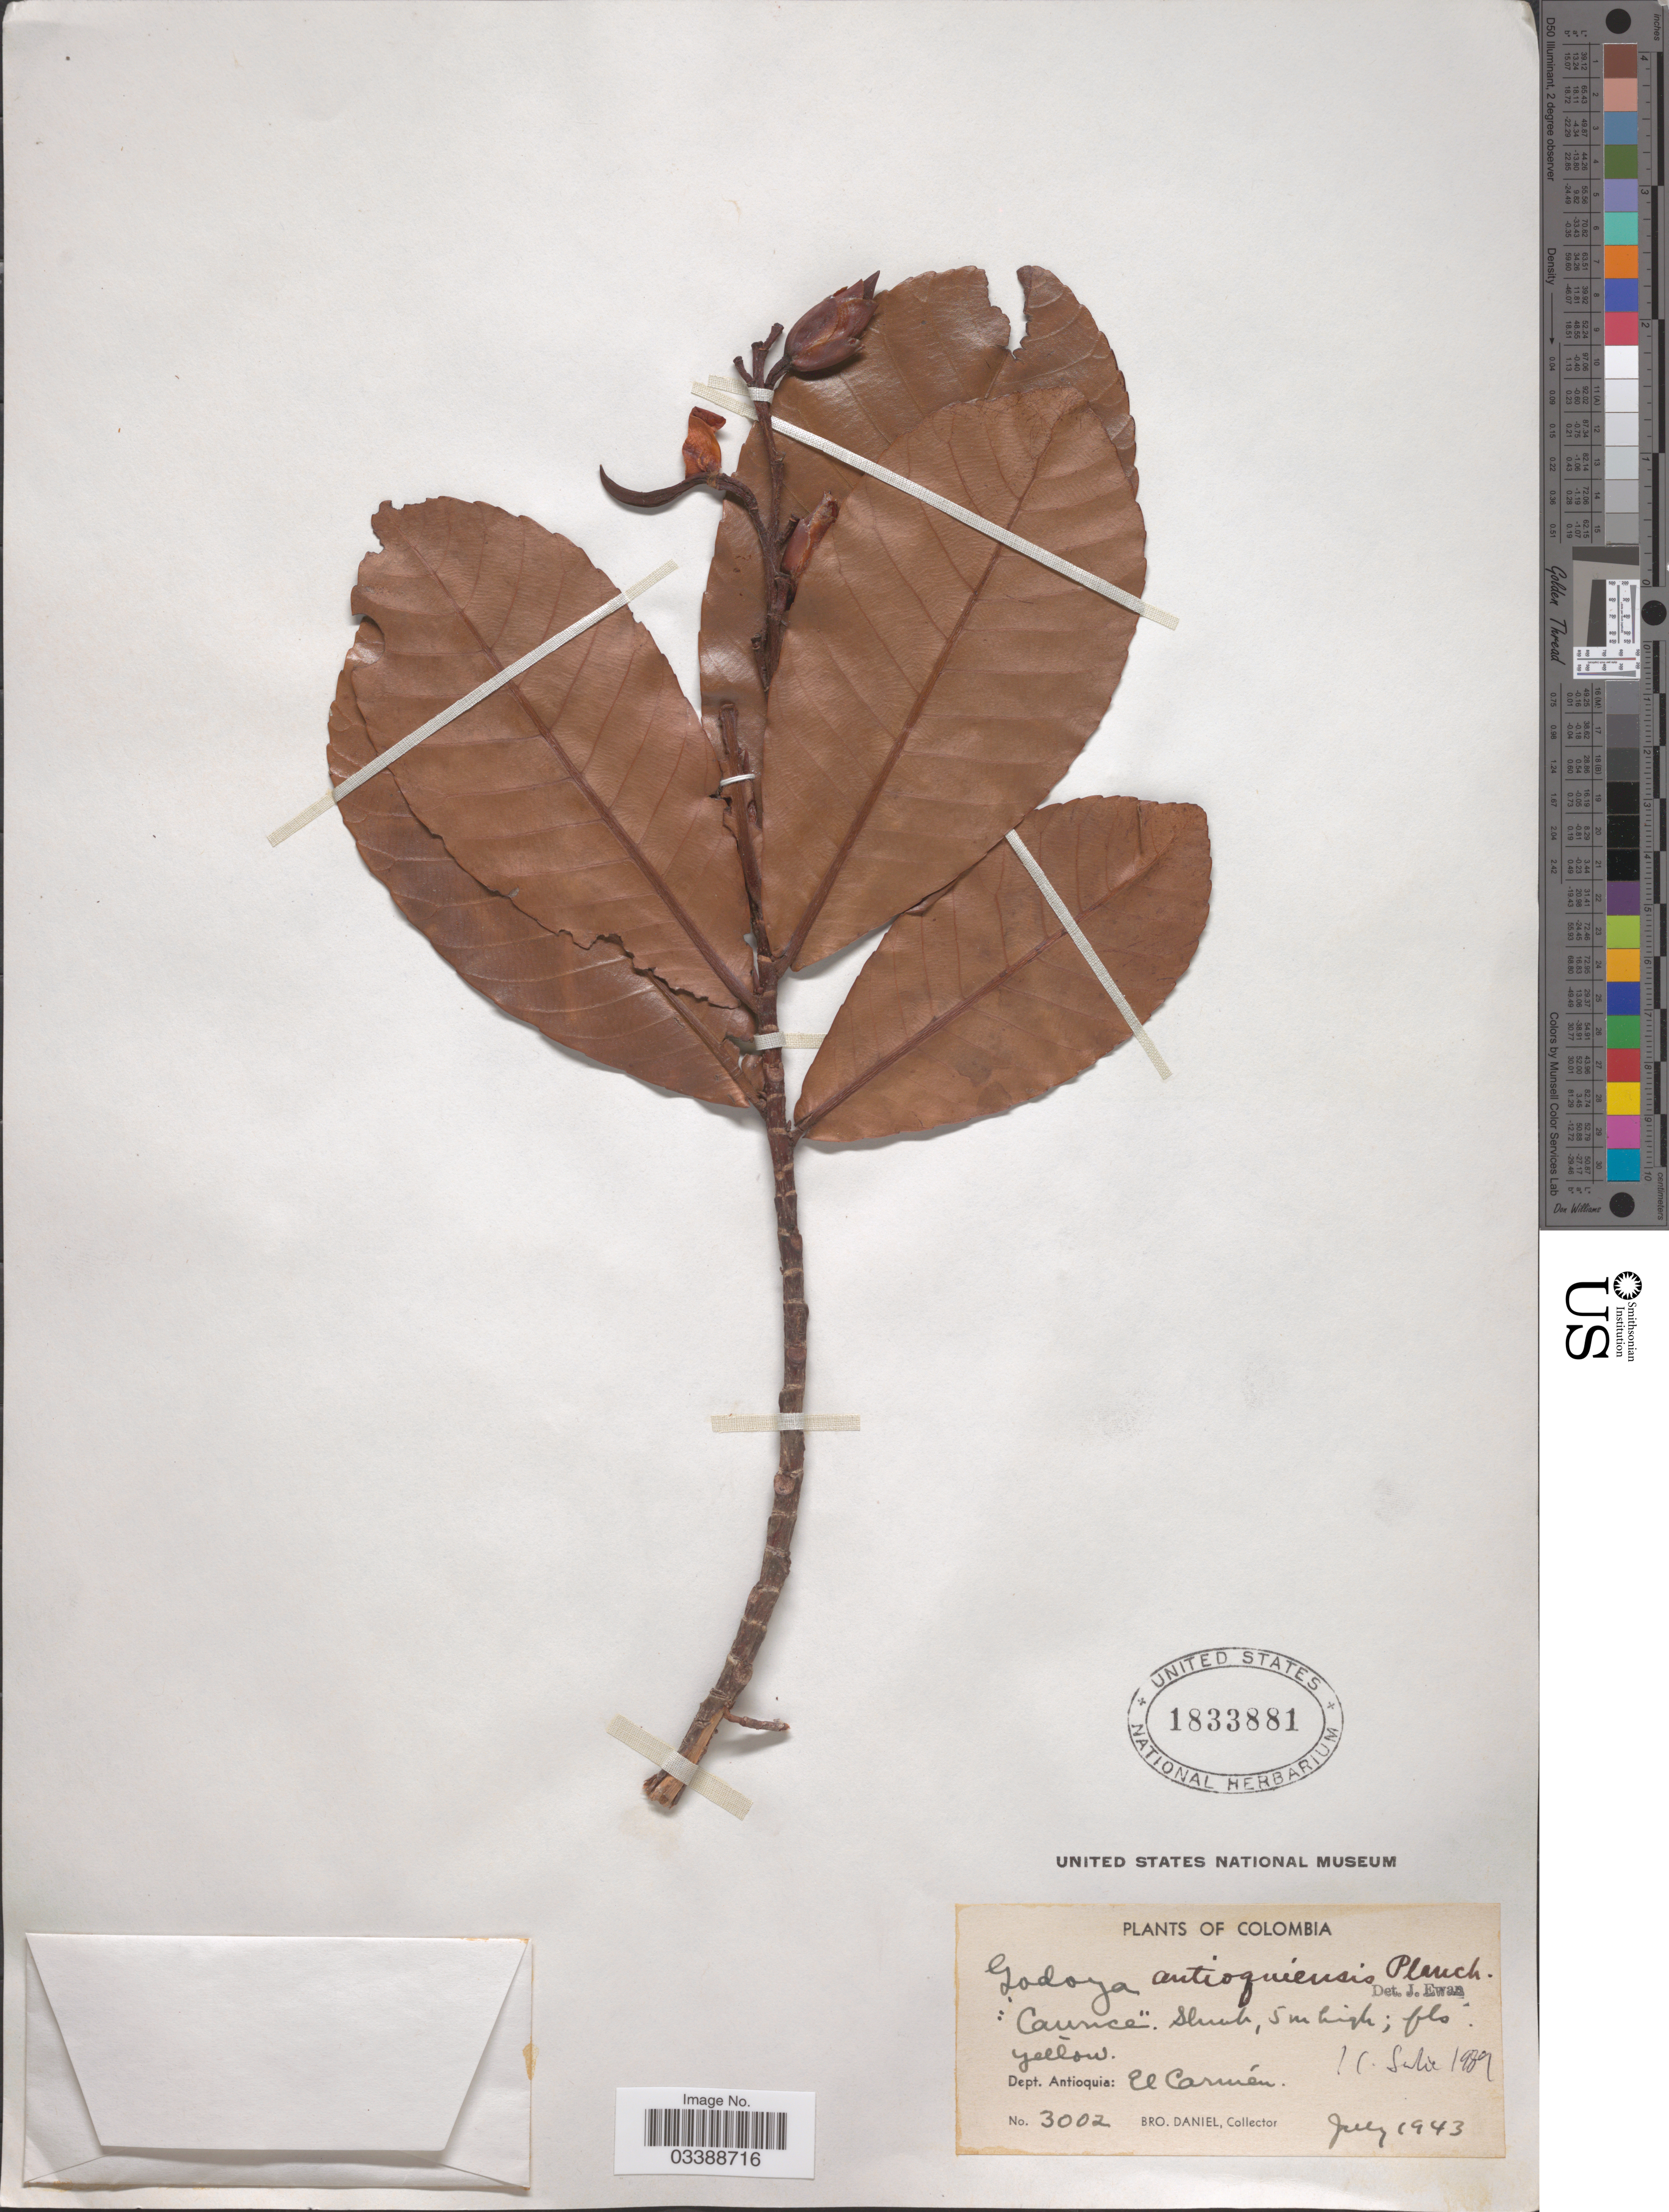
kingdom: Plantae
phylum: Tracheophyta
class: Magnoliopsida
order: Malpighiales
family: Ochnaceae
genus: Godoya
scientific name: Godoya antioquiensis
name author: Planch.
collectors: Bro. Daniel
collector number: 3002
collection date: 1943-07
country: Colombia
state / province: Antioquia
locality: Dept. Antioquia: El Carmén.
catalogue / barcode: US 1833881